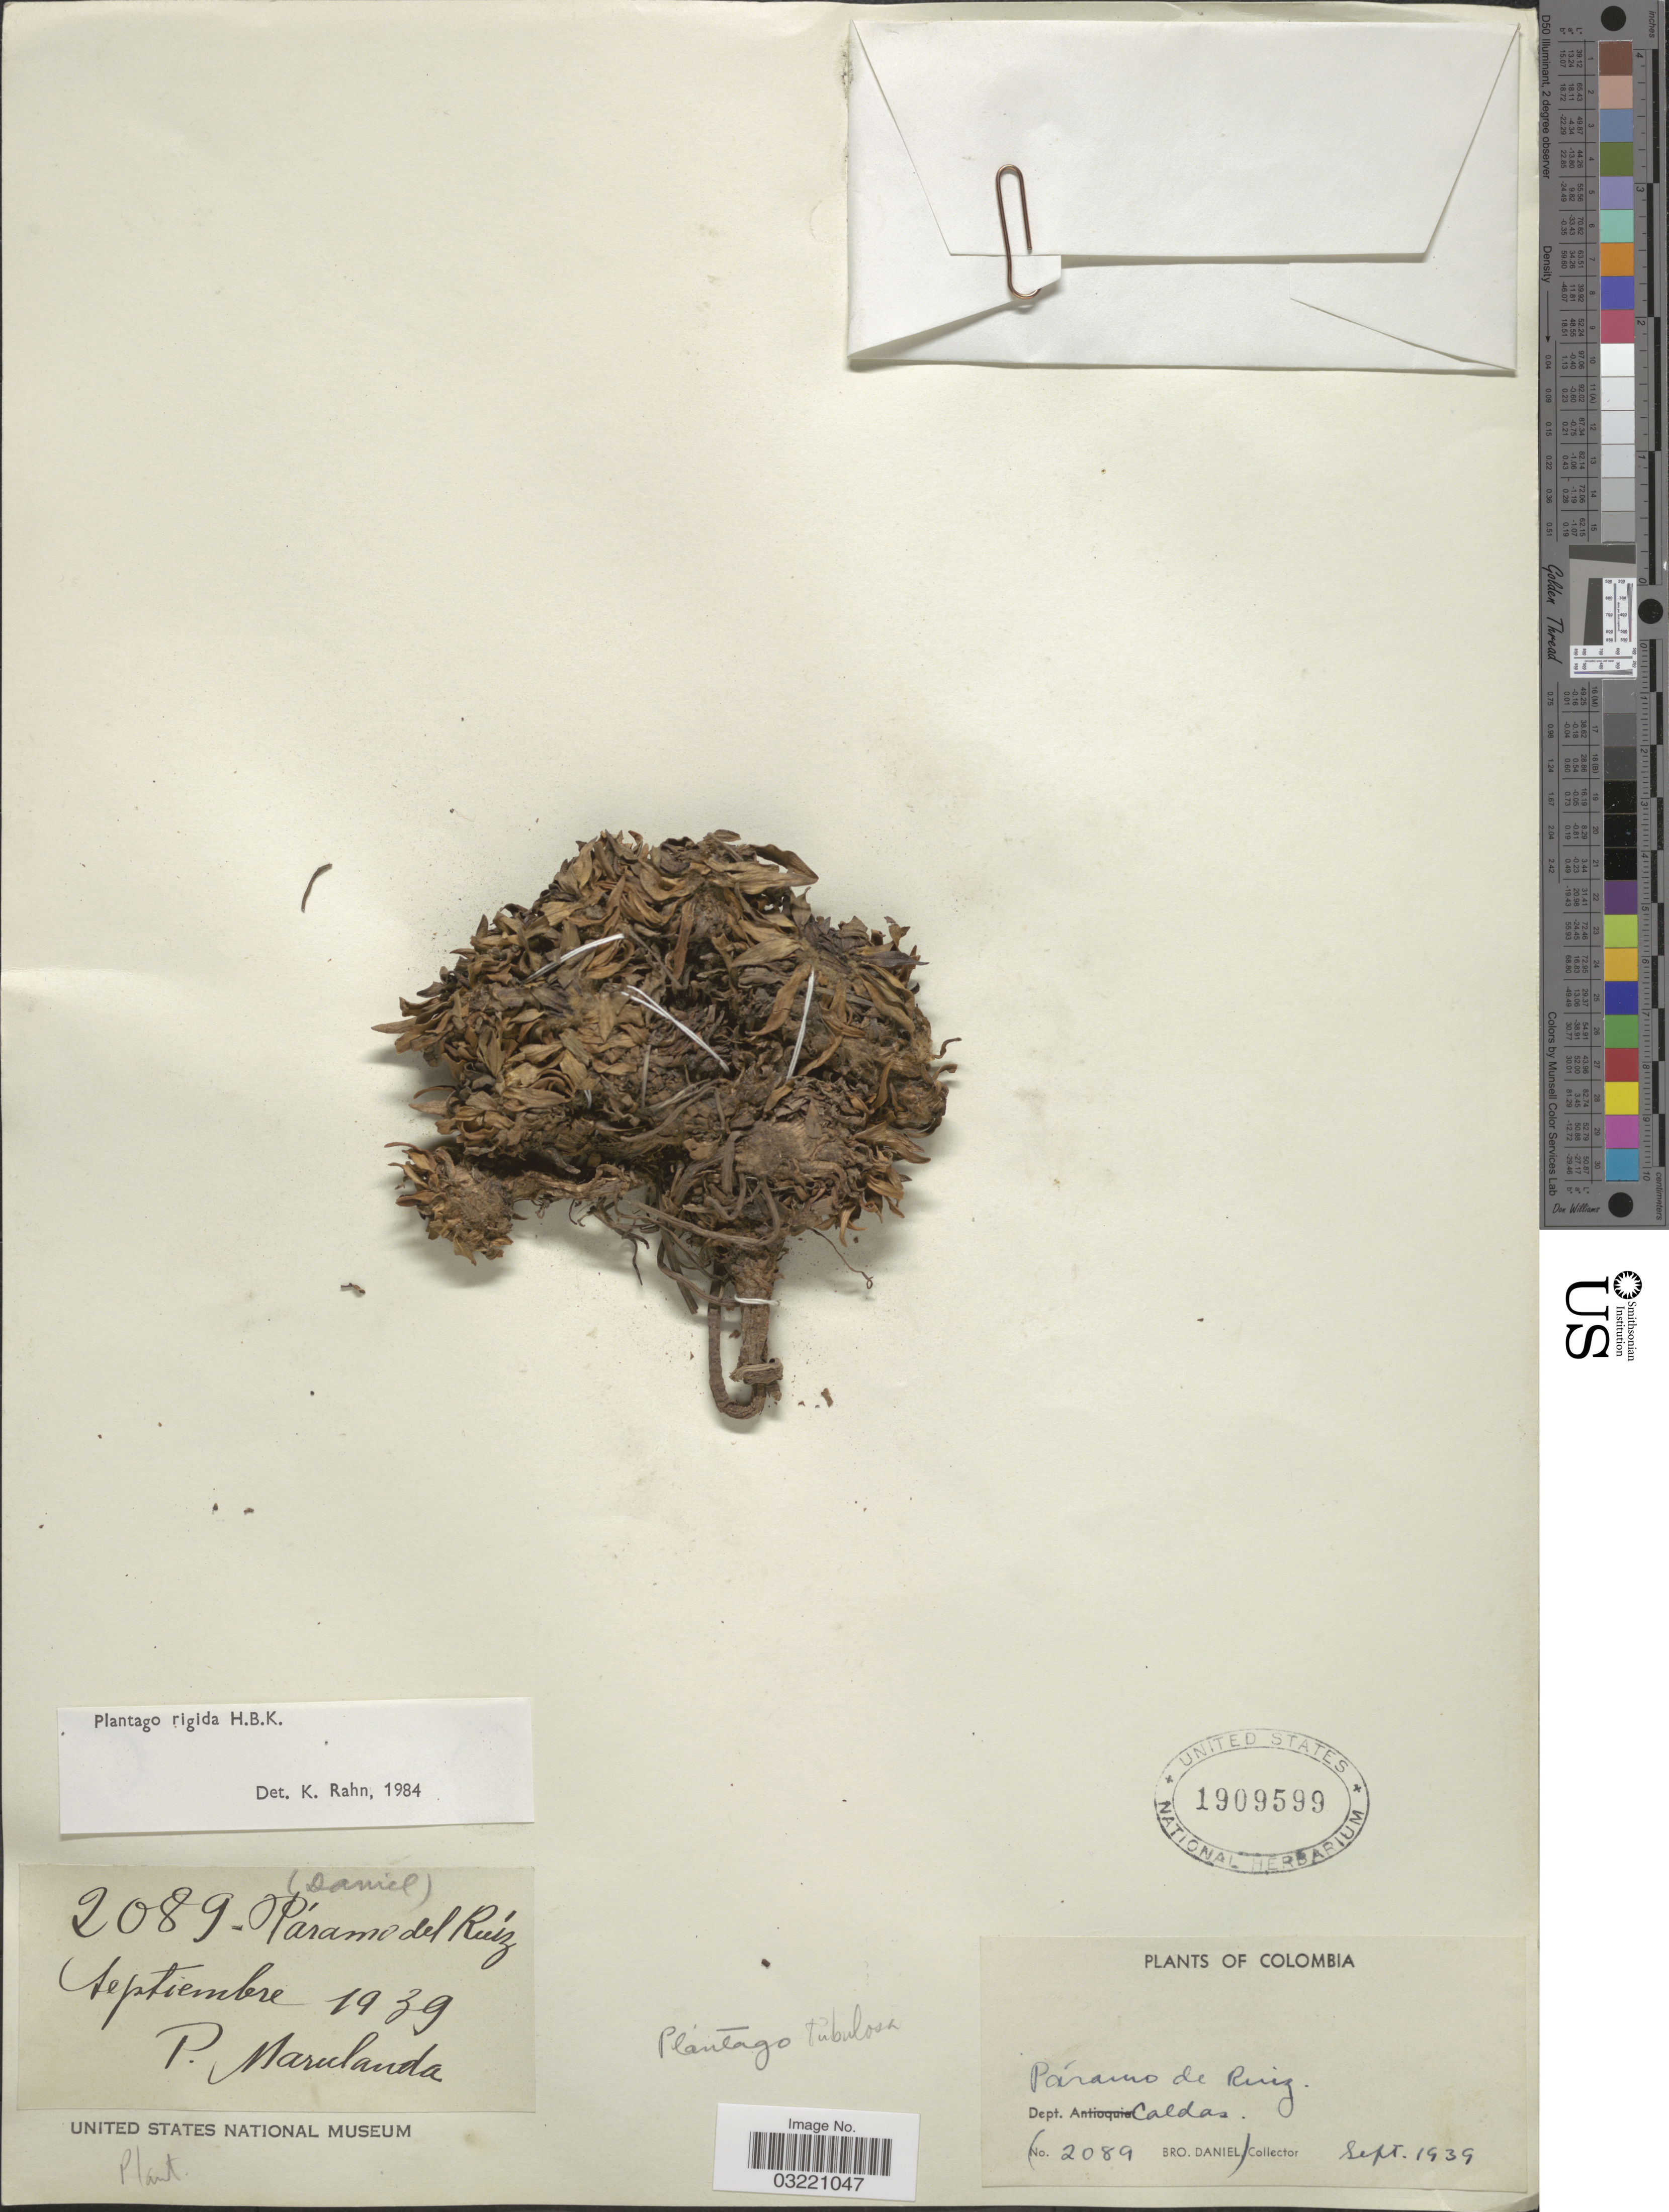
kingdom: Plantae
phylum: Tracheophyta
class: Magnoliopsida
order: Lamiales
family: Plantaginaceae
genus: Plantago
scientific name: Plantago rigida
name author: Kunth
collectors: Bro. Daniel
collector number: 2089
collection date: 1939-09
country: Colombia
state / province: Caldas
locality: Páramo del Ruíz. P. Marulanda. Dept. Caldas.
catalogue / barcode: US 1909599